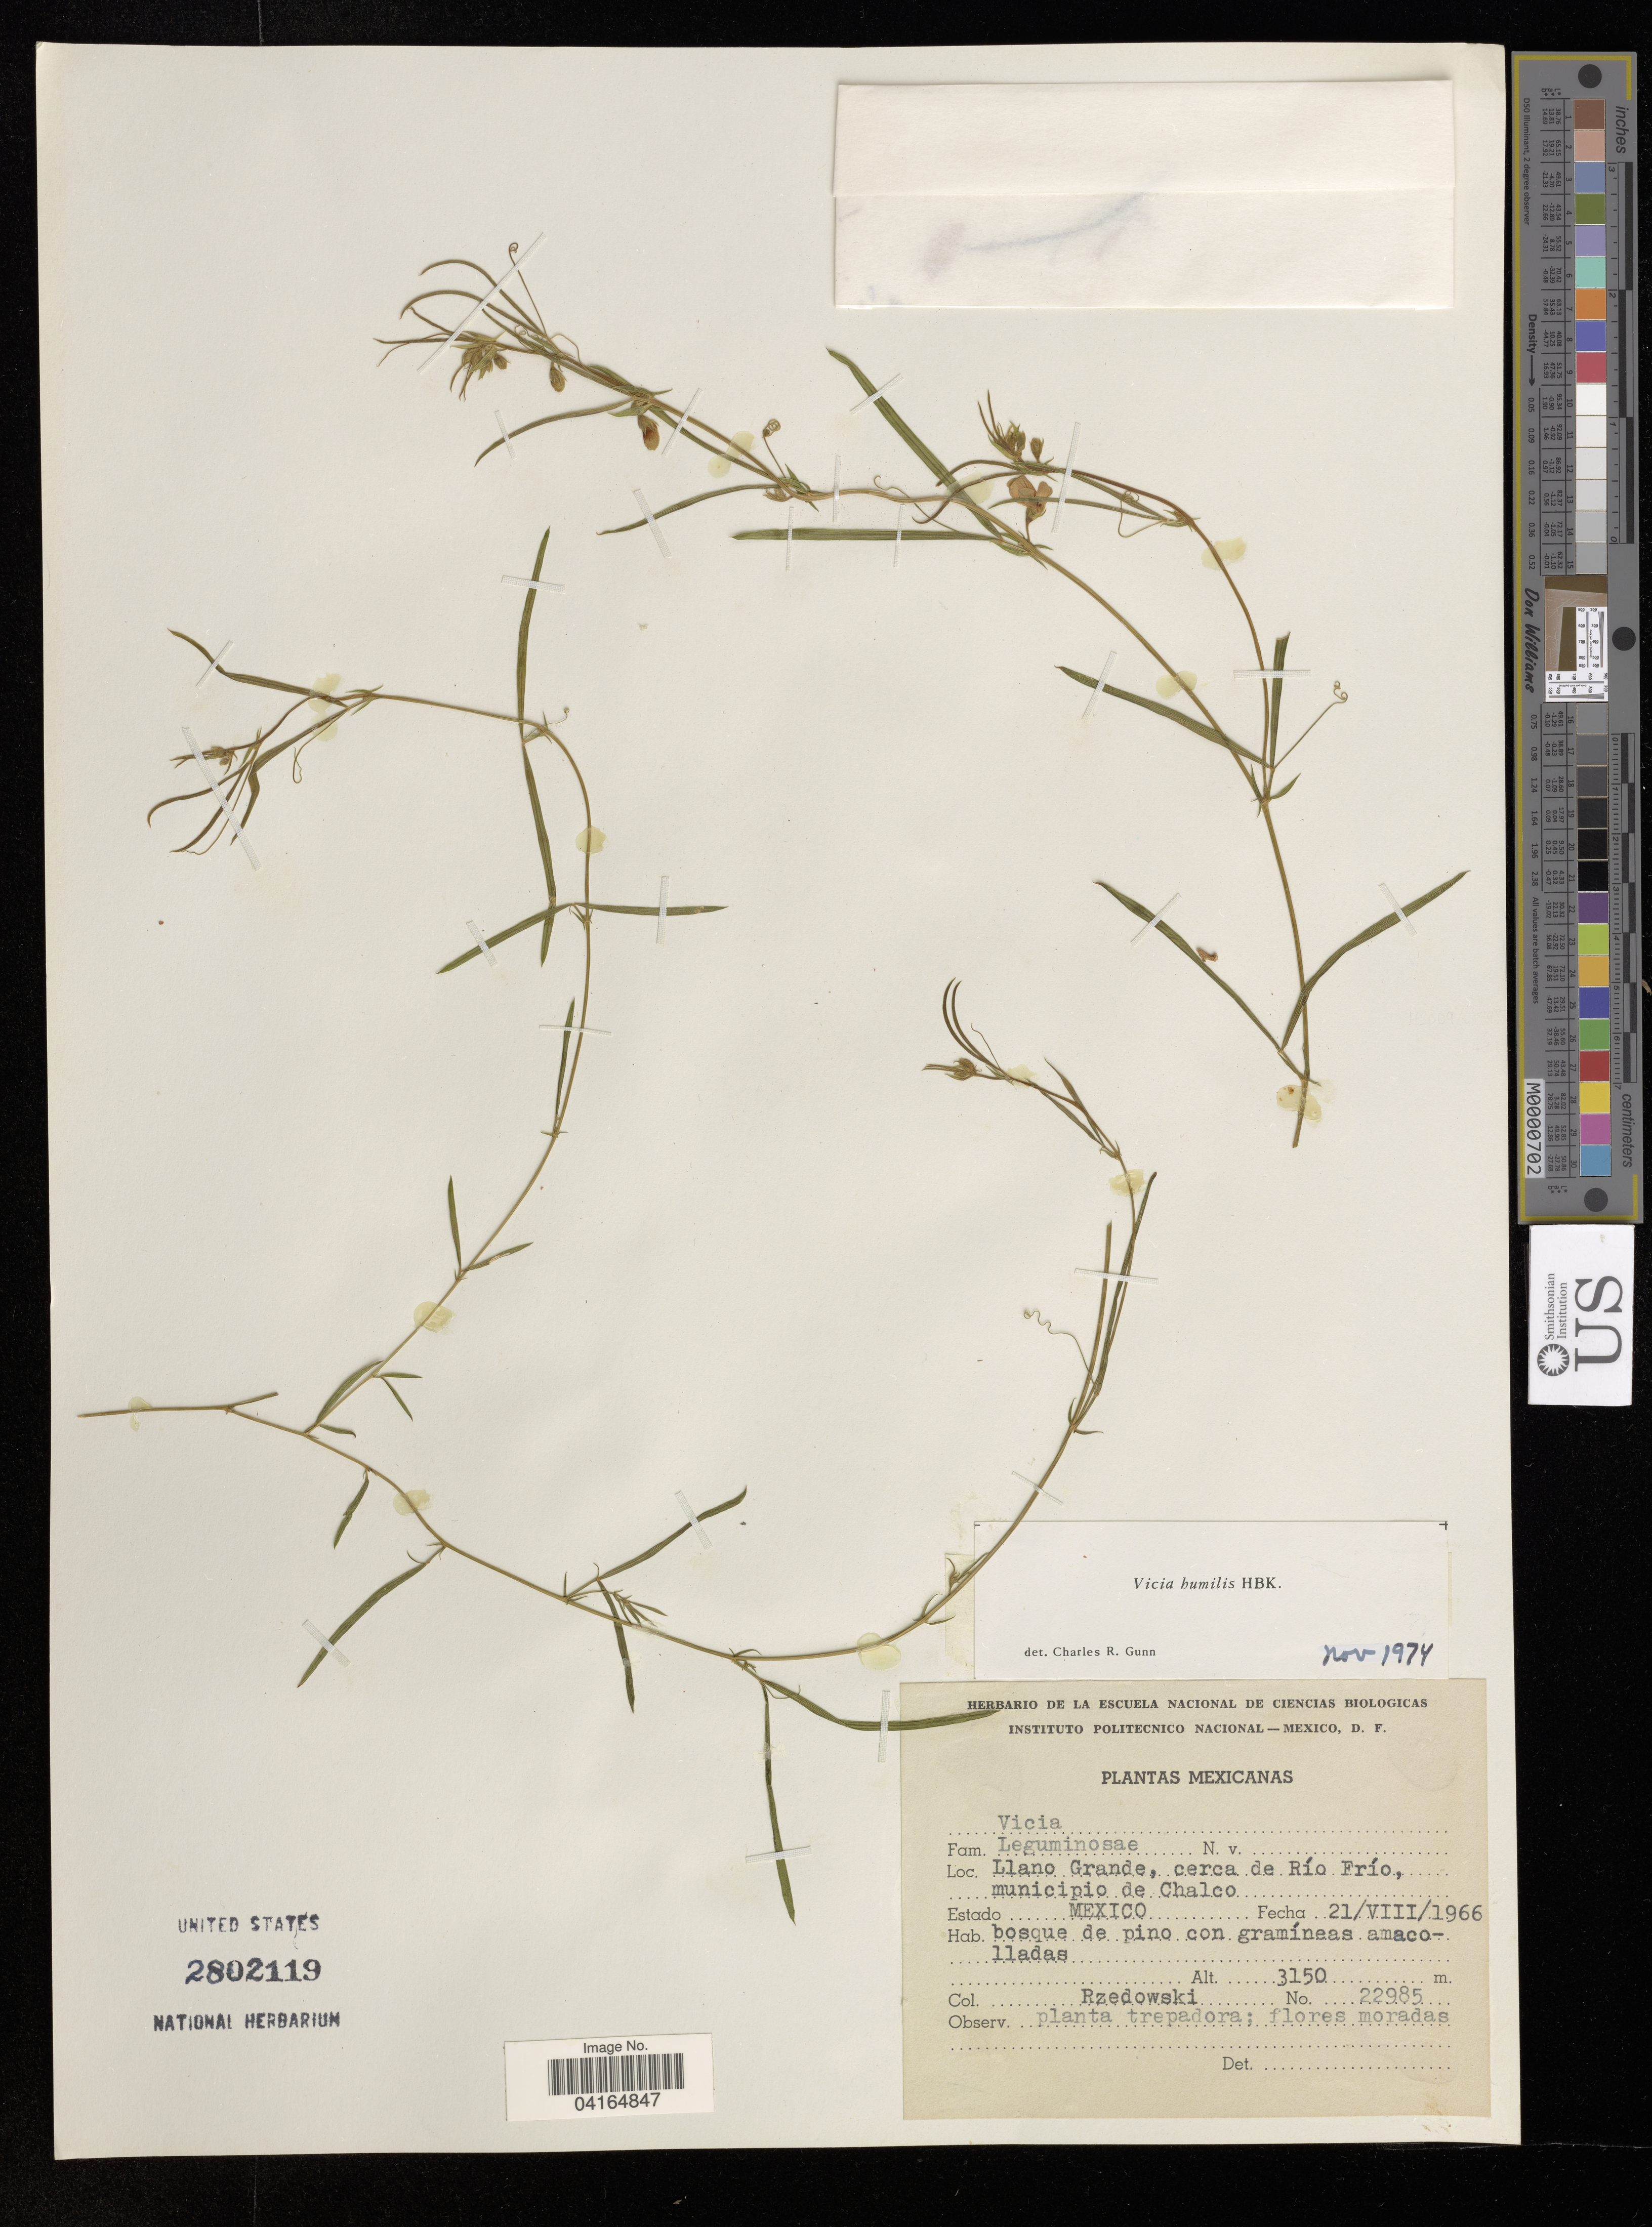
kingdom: Plantae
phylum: Tracheophyta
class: Magnoliopsida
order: Fabales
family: Fabaceae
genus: Vicia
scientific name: Vicia humilis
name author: Kunth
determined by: Hechenleitner, Paulina, RBG Edinburgh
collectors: Rzedowski, --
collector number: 22985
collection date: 1966-08-21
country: Mexico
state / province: México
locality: Llano Grande, cerca de Río Frío, municipio de Chalco.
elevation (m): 3150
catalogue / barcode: US 2802119